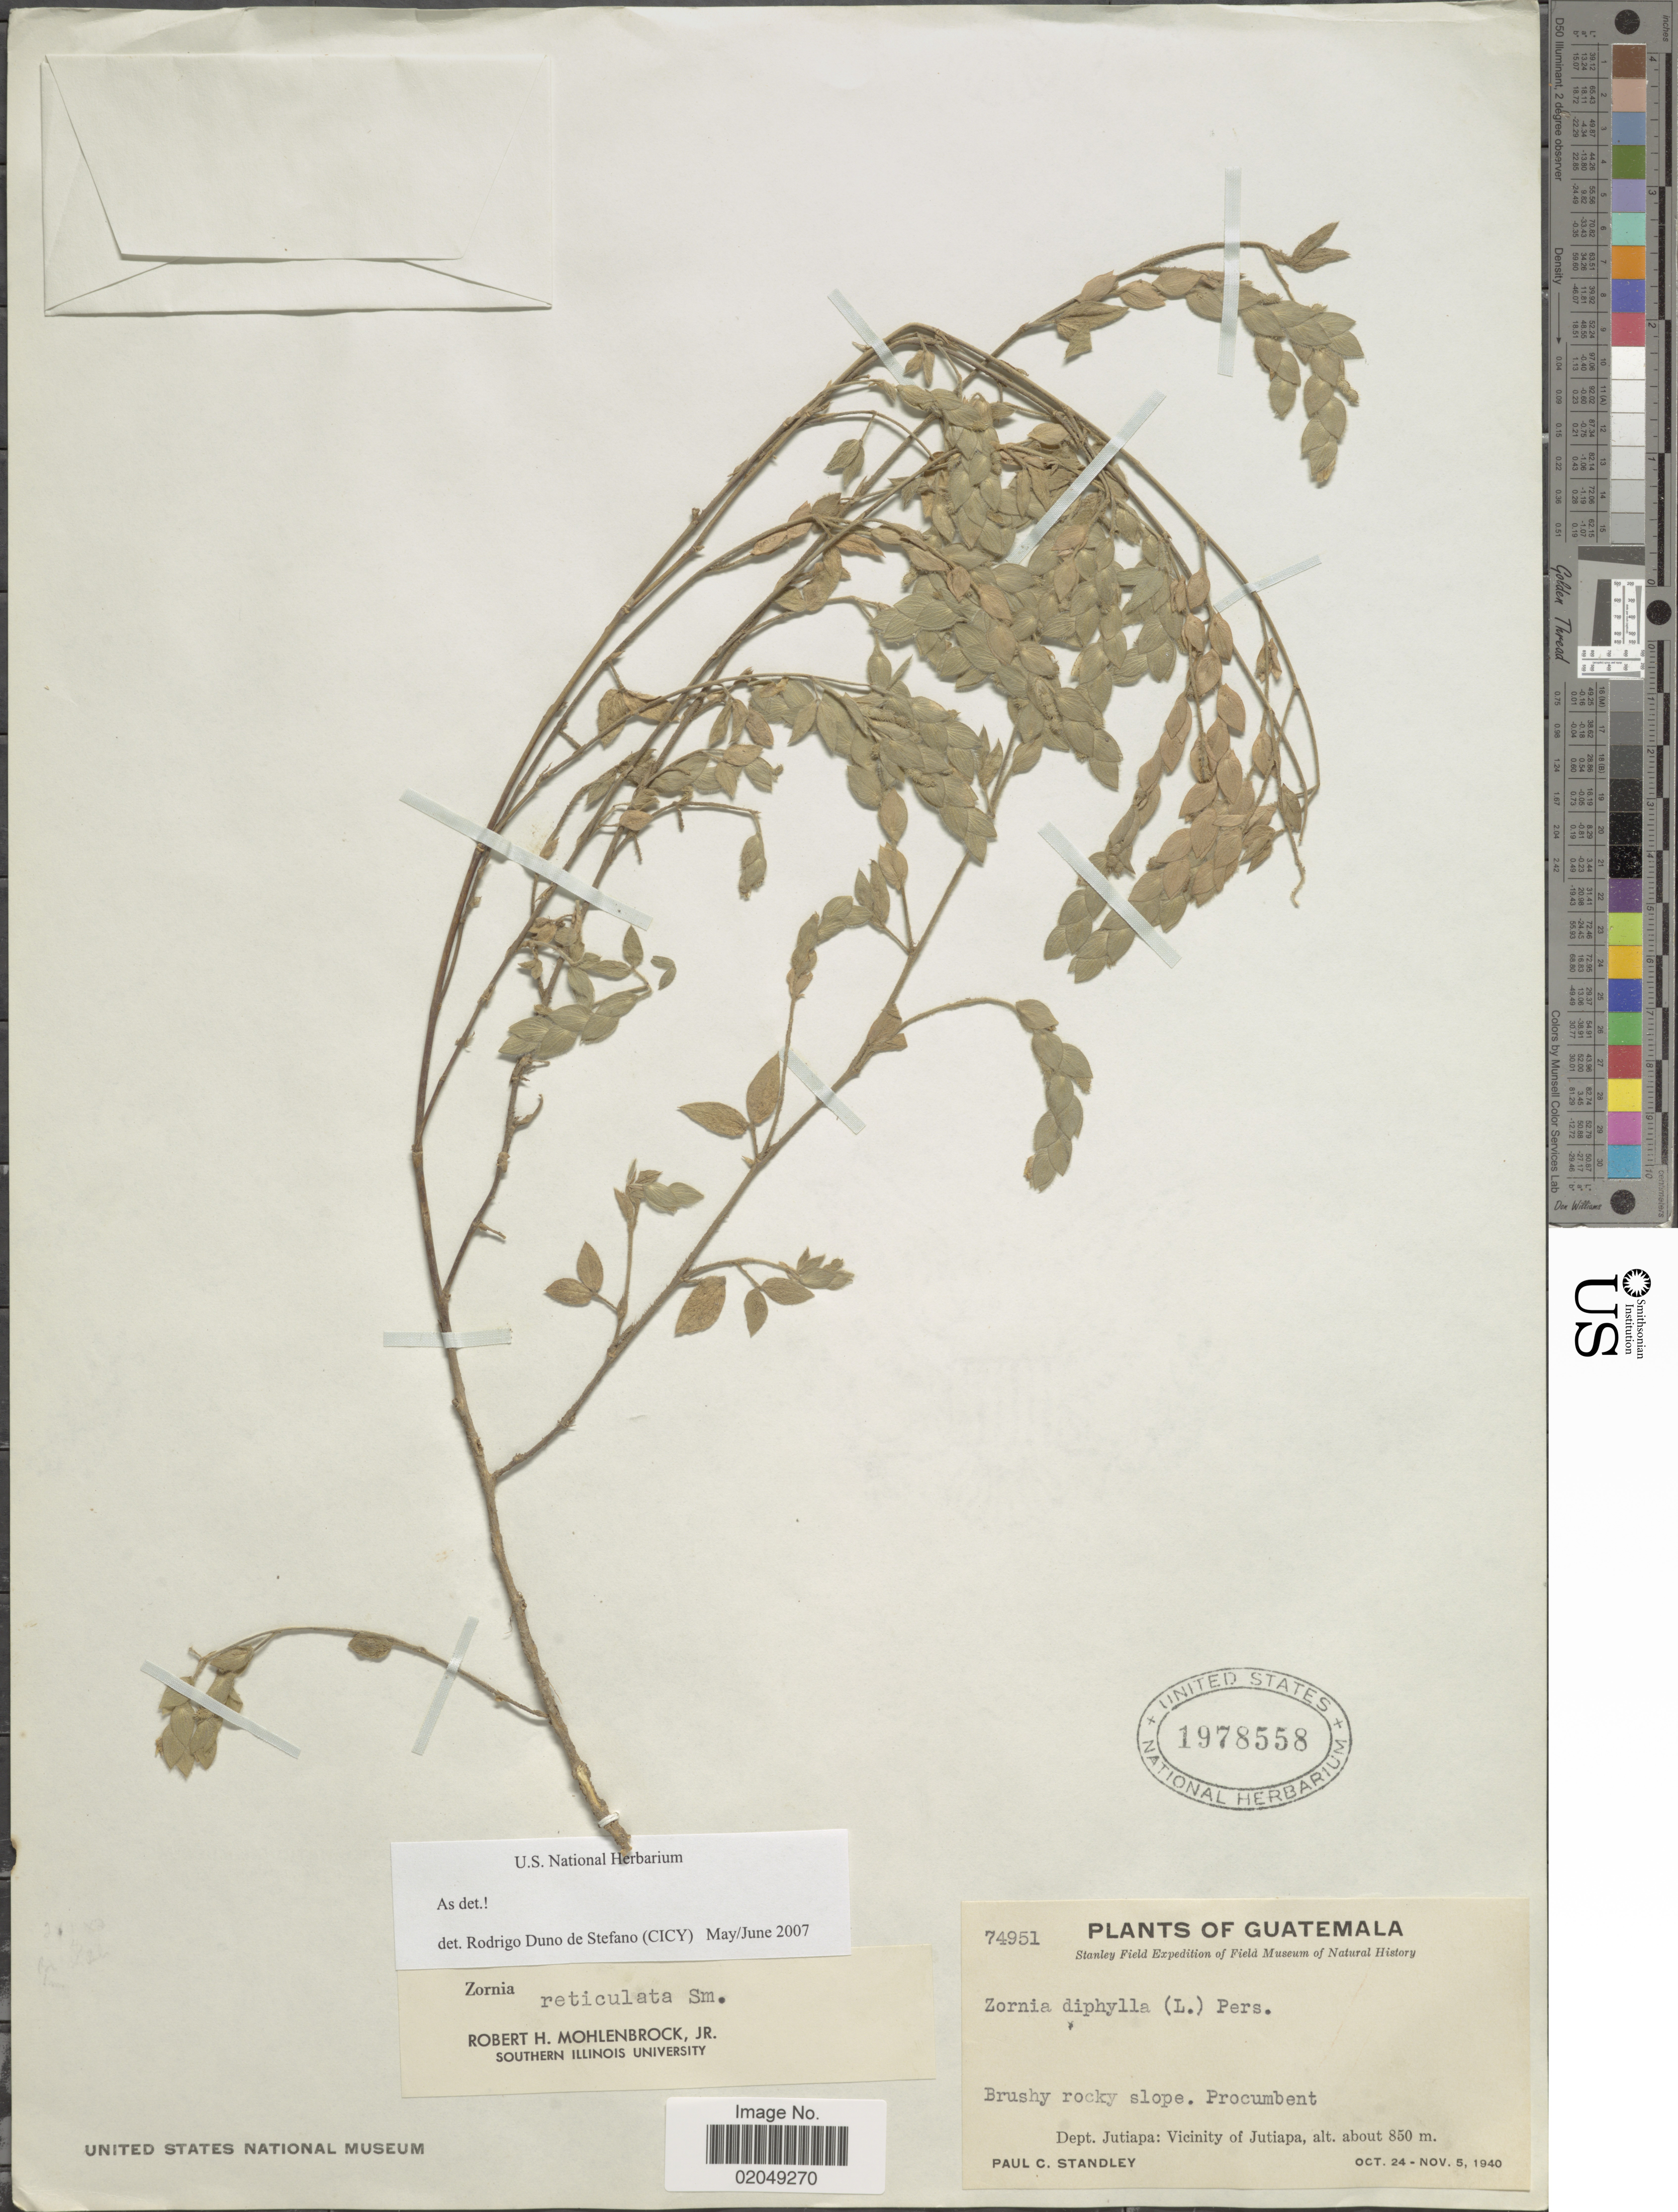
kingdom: Plantae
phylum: Tracheophyta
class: Magnoliopsida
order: Fabales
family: Fabaceae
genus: Zornia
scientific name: Zornia reticulata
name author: Sm.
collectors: P. C. Standley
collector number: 74951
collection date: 1940-10-24/1940-11-05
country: Guatemala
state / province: Jutiapa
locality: Brushy rocky slope, vicinity of Jutiapa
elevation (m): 850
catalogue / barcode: US 1978558